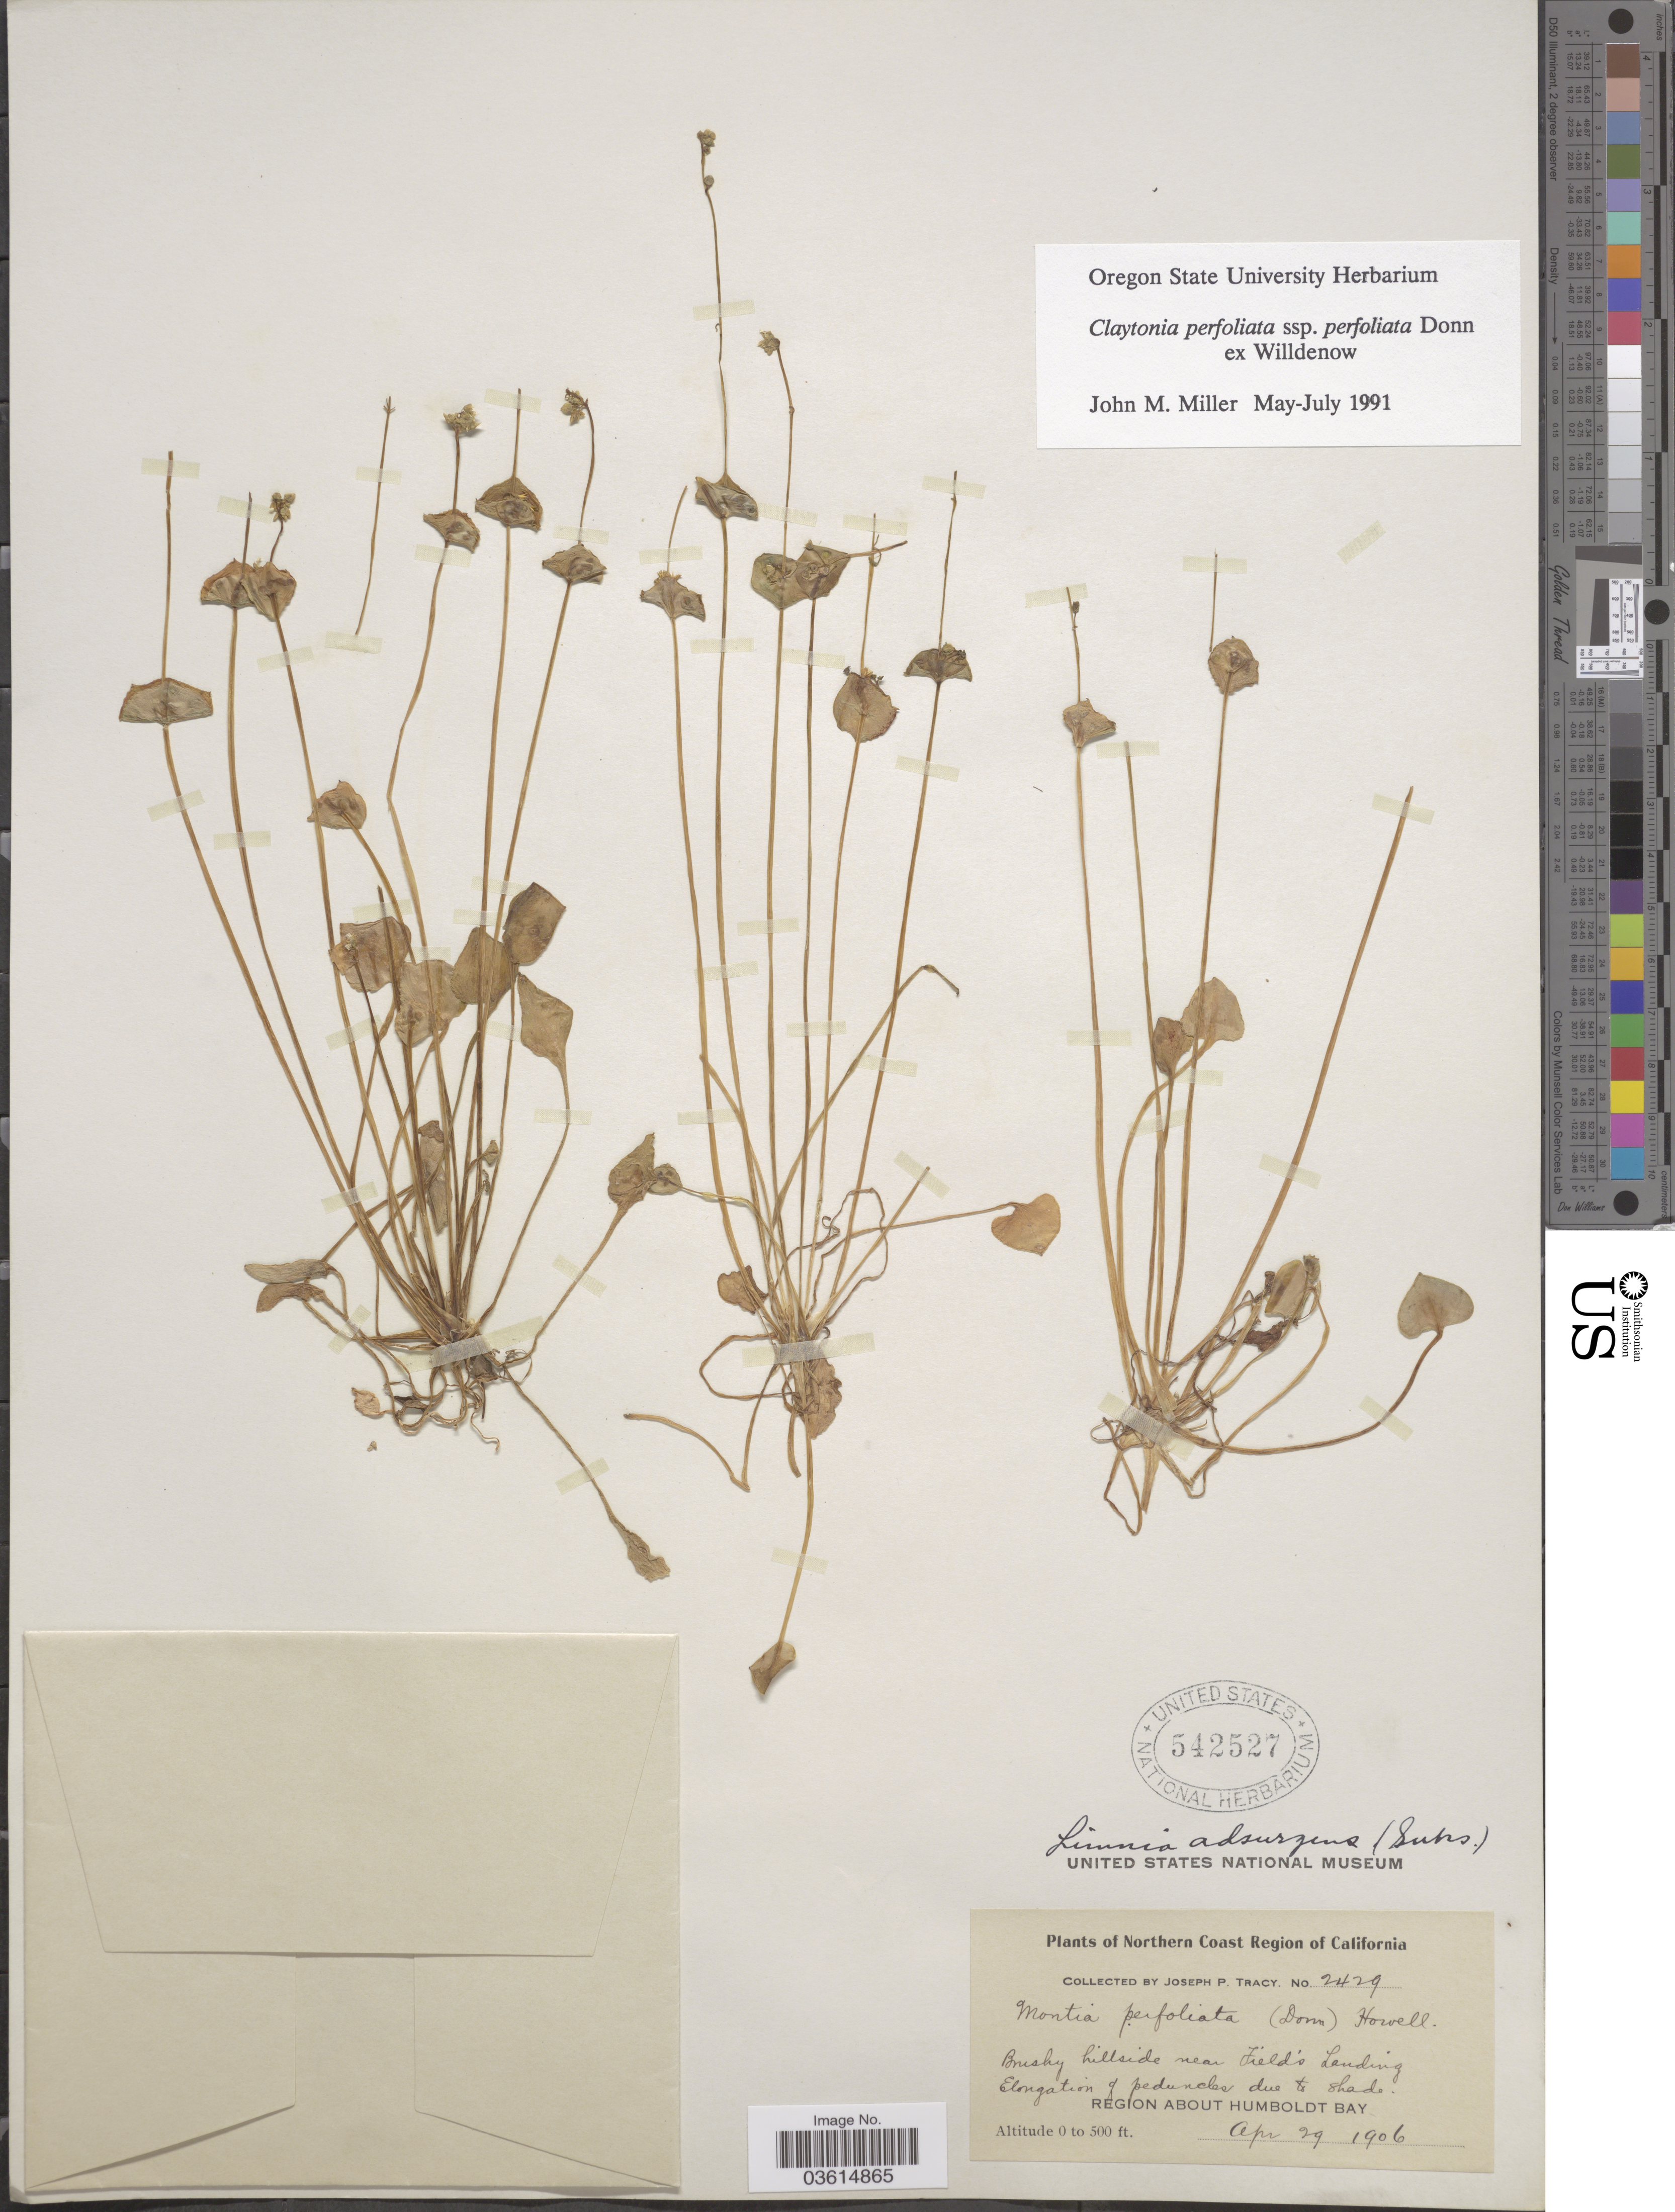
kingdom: Plantae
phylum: Tracheophyta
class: Magnoliopsida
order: Caryophyllales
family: Montiaceae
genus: Claytonia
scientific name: Claytonia perfoliata subsp. perfoliata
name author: Donn ex Willd.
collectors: J. Tracy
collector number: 2429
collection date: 1906-04-29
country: United States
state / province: California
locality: Region about Humboldt Bay.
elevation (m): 0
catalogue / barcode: US 542527